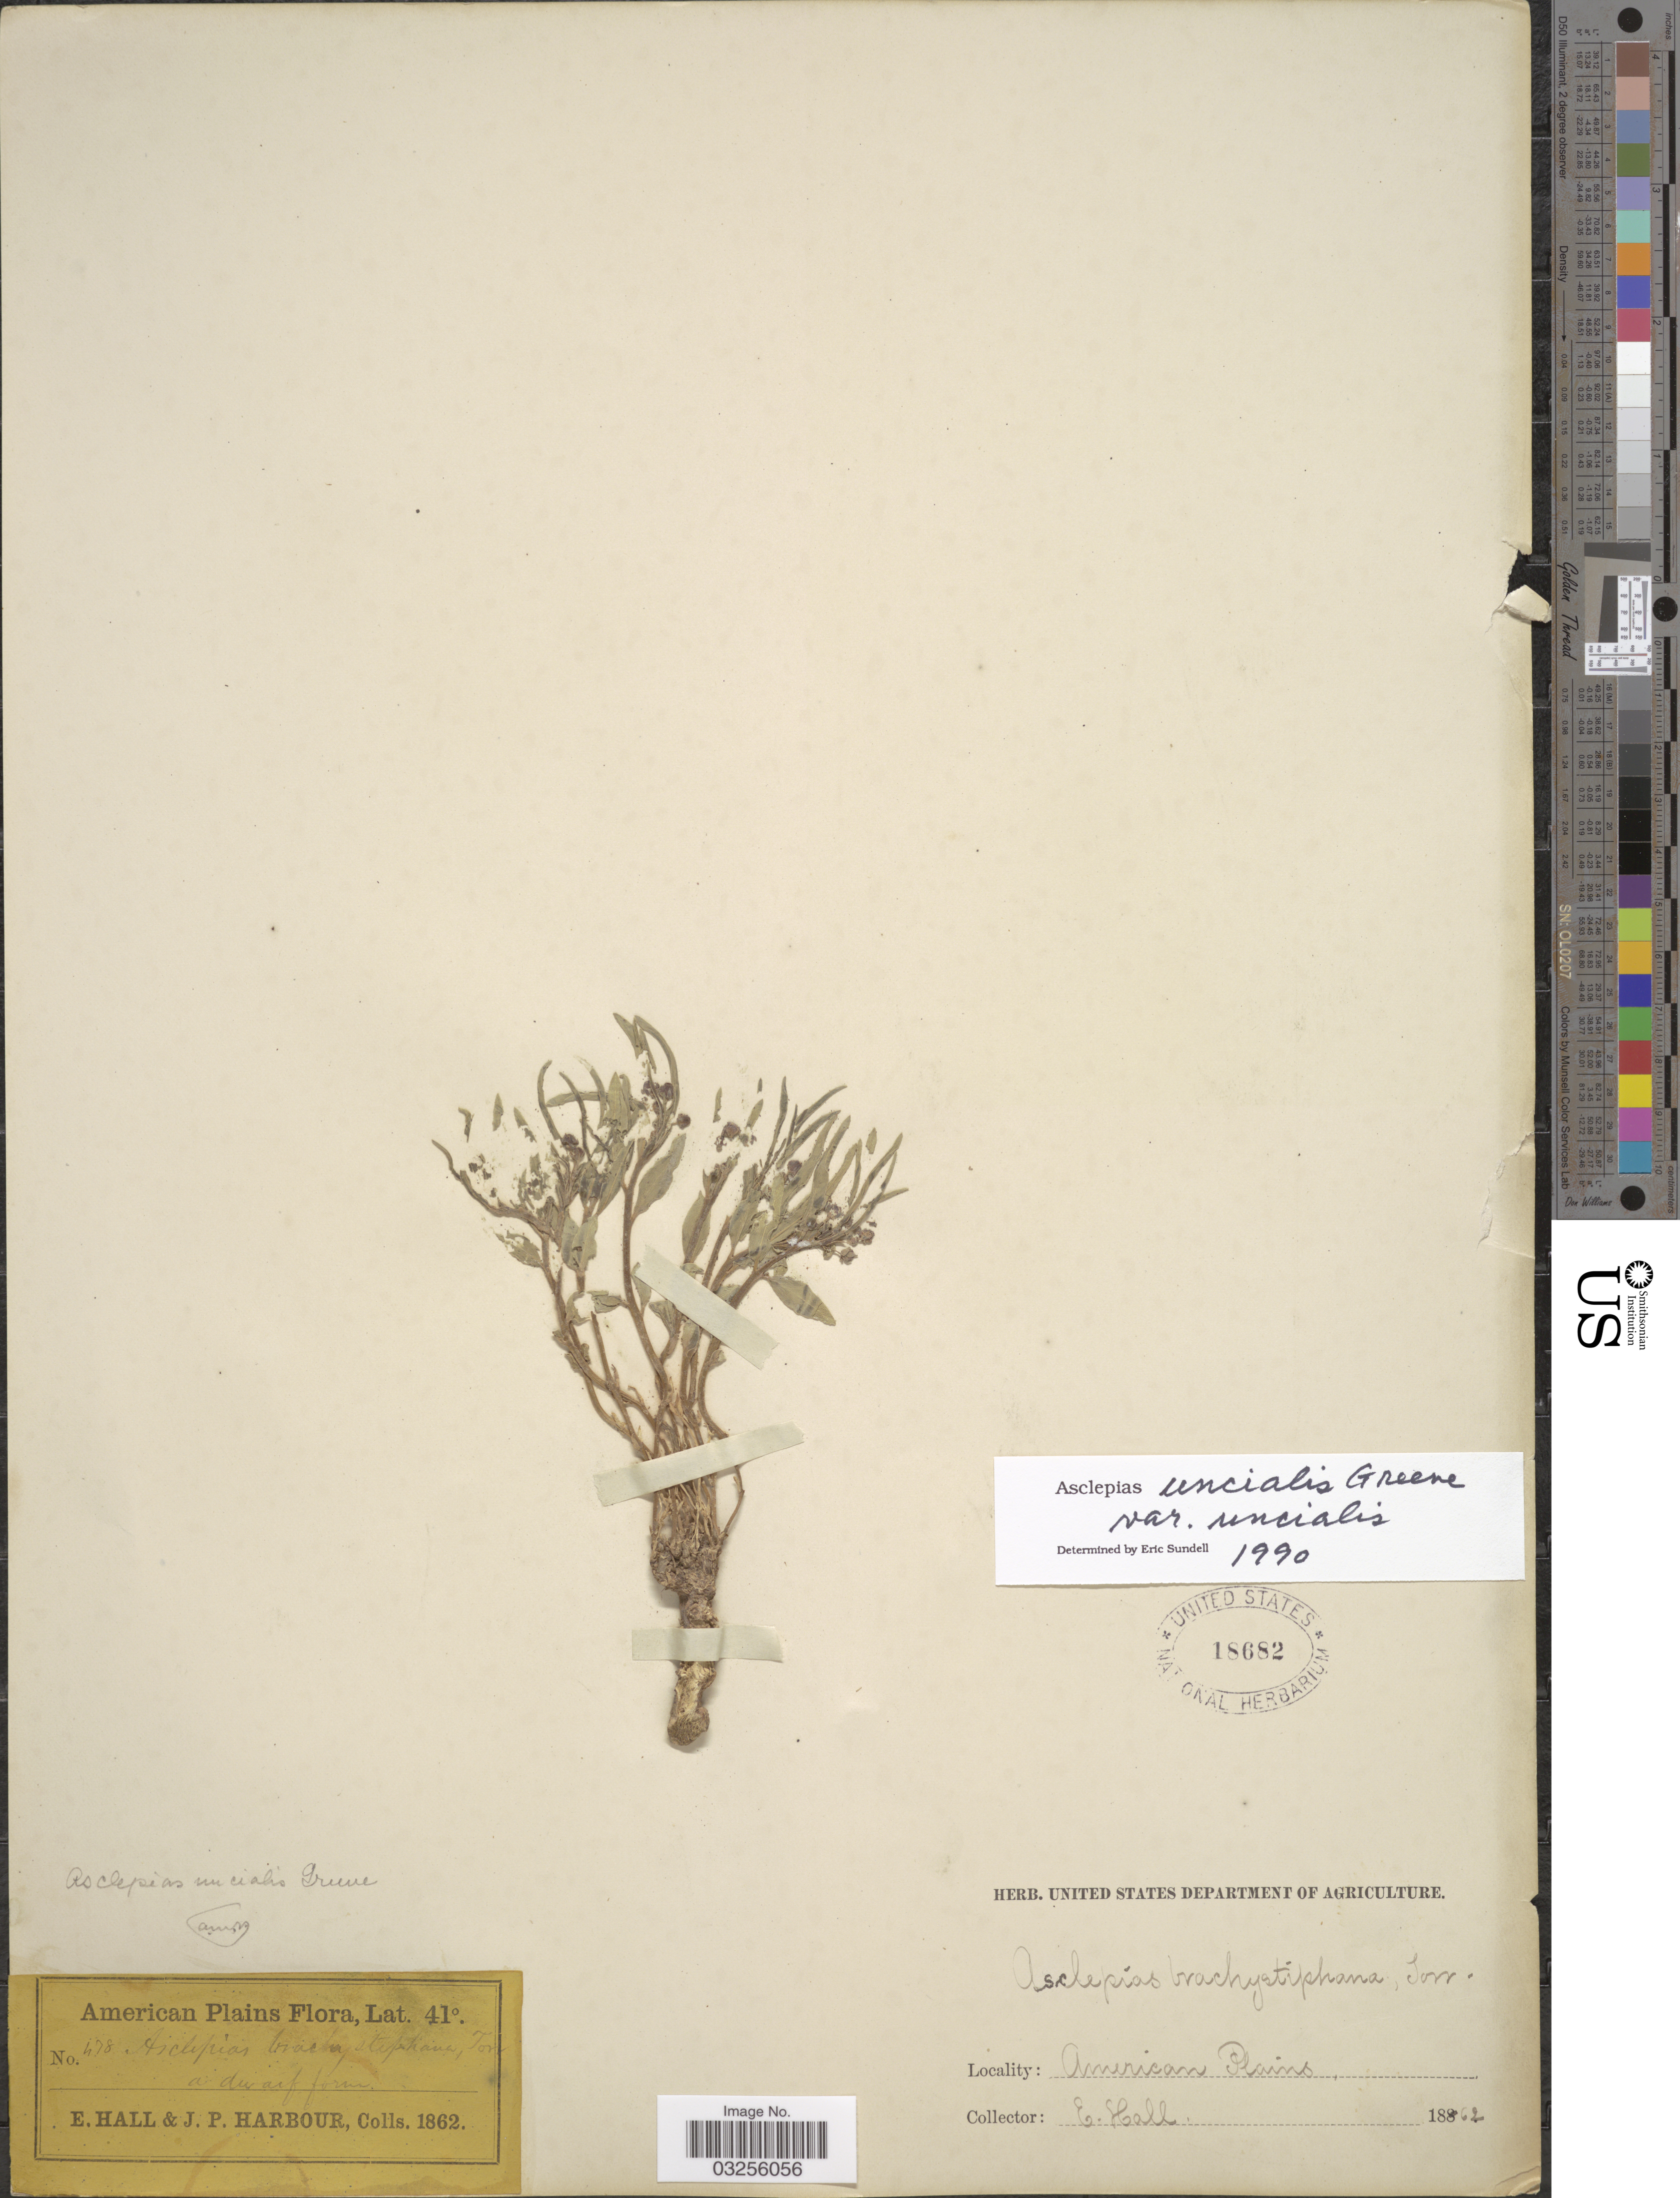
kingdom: Plantae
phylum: Tracheophyta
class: Magnoliopsida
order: Gentianales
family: Apocynaceae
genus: Asclepias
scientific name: Asclepias uncialis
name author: Greene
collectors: E. Hall & J. Harbour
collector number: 478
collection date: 1862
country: United States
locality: American Plains.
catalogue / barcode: US 18682